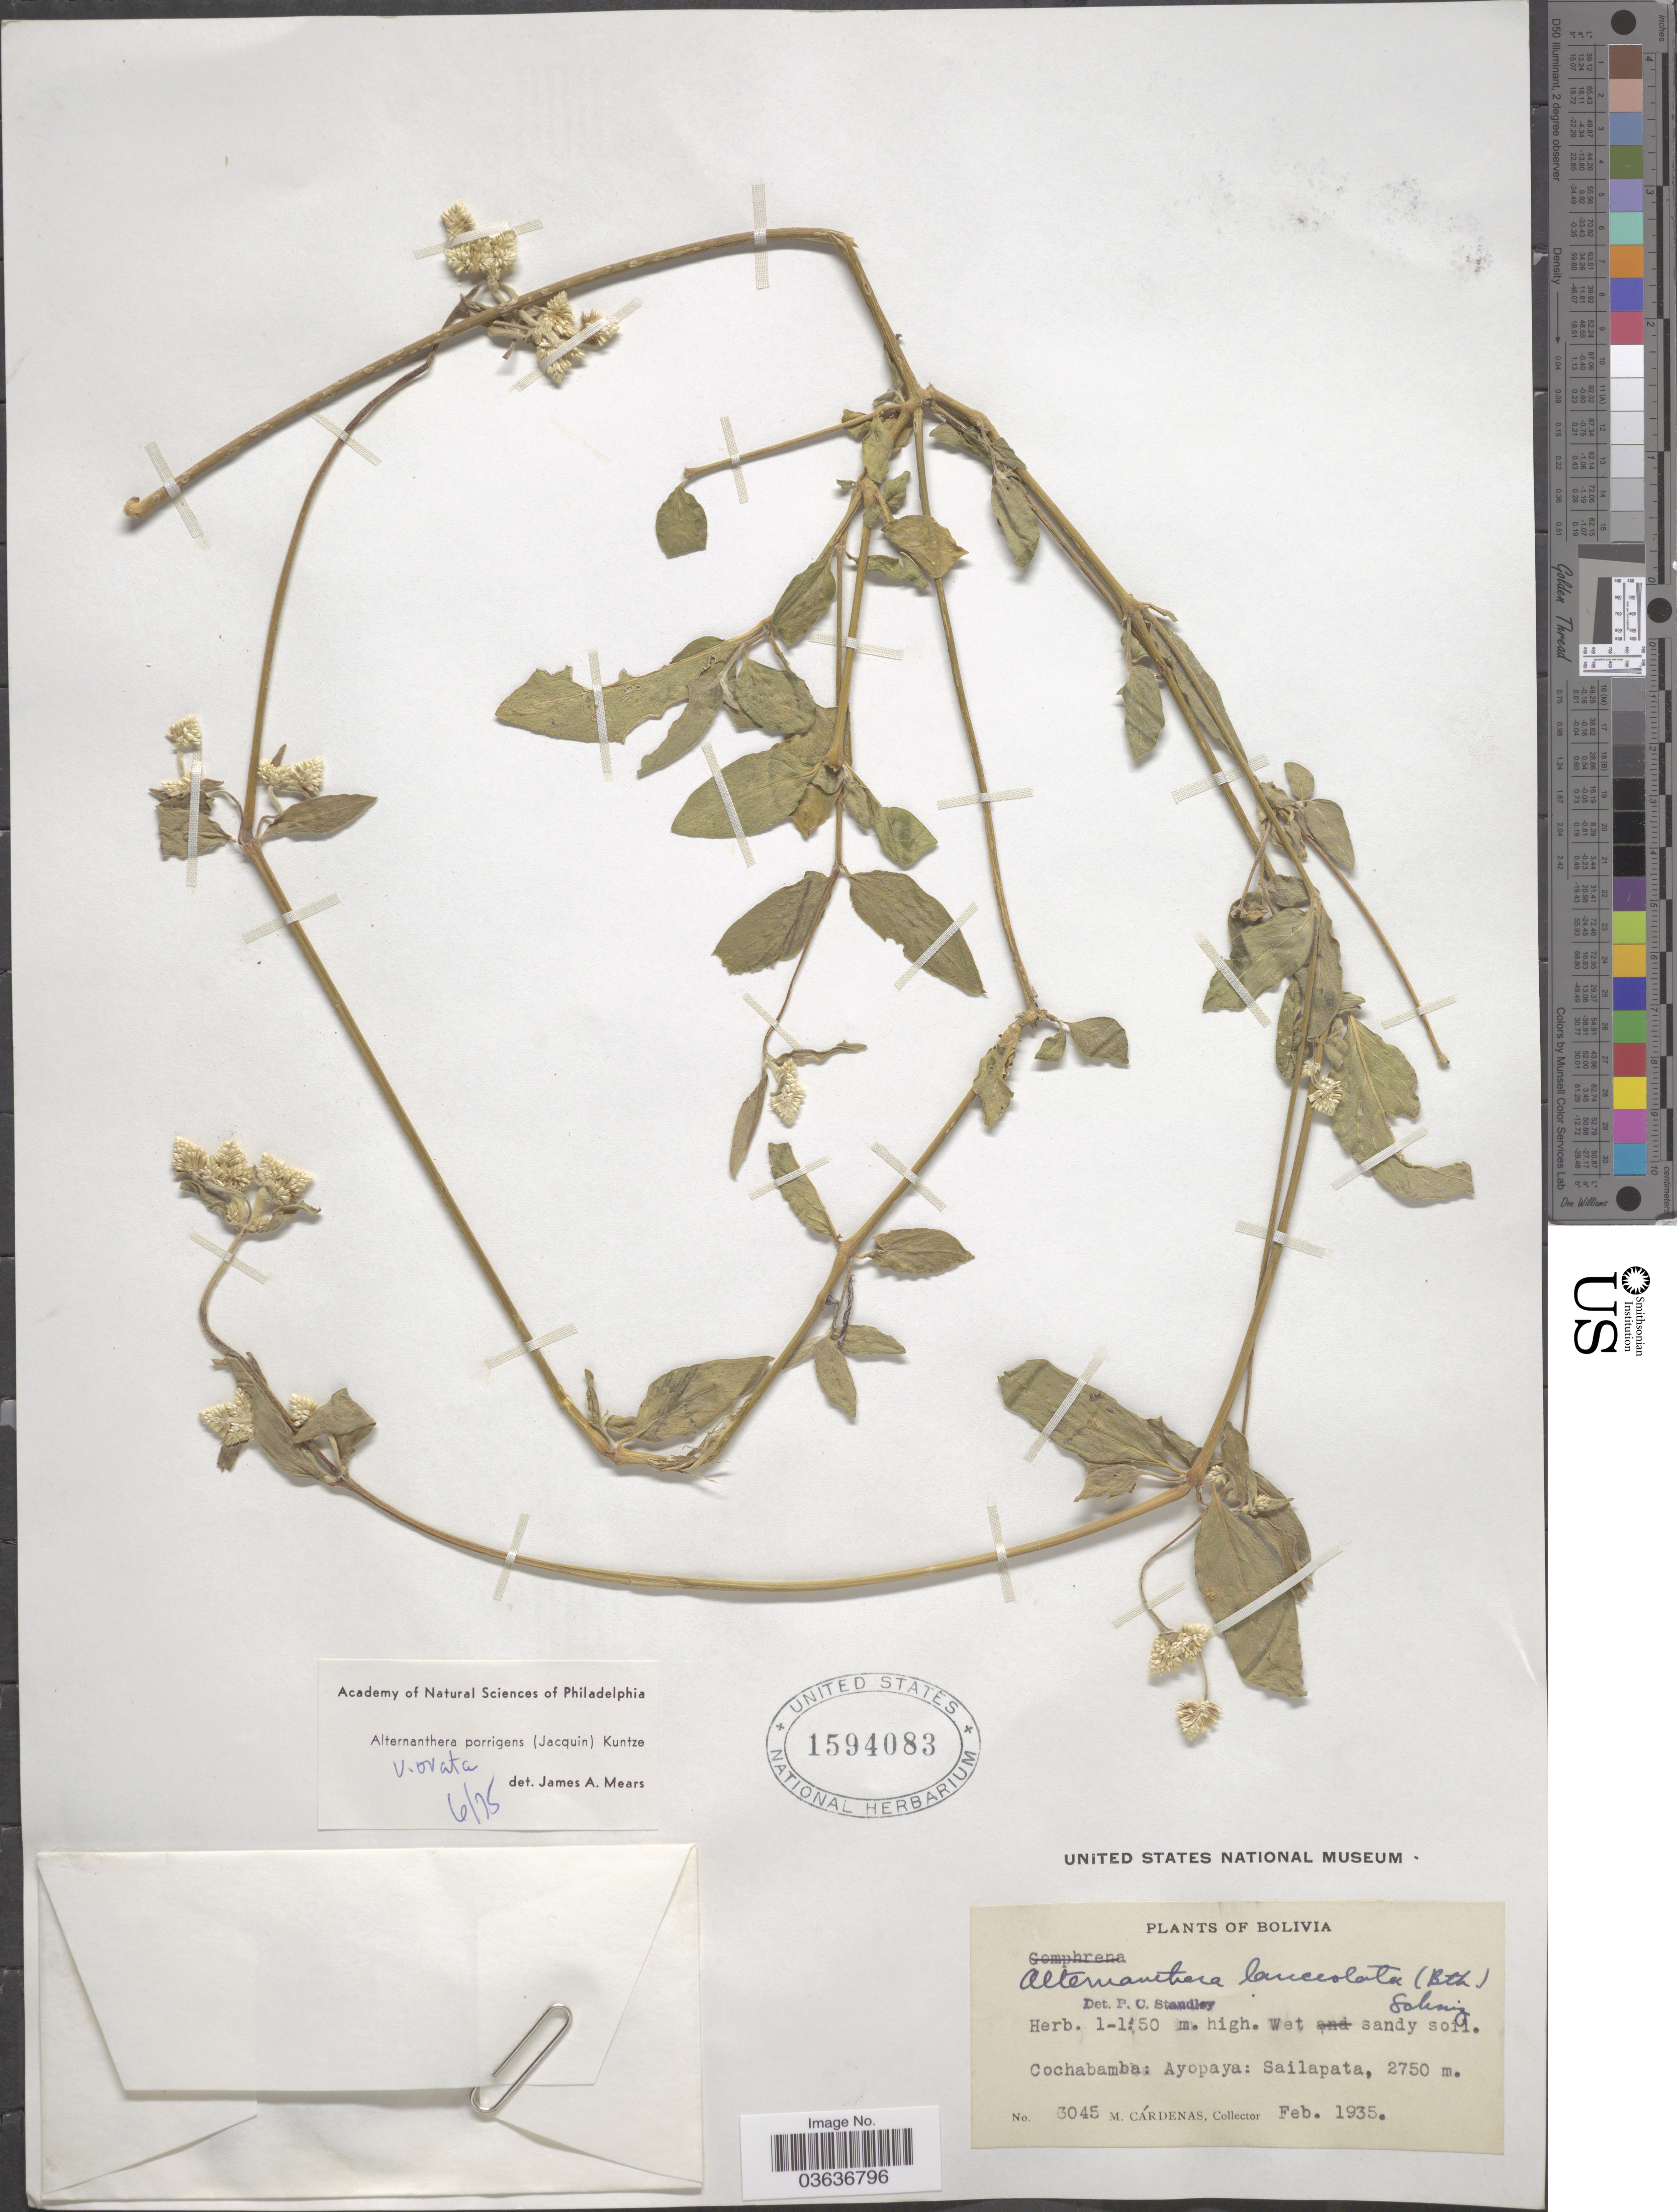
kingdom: Plantae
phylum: Tracheophyta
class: Magnoliopsida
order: Caryophyllales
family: Amaranthaceae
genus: Alternanthera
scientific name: Alternanthera porrigens var. ovata Mears var. nov. ined.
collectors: M. Cárdenas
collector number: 3045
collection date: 1935-02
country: Bolivia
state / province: Cochabamba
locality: Ayopaya: Sailpata.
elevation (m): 2750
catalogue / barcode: US 1594083